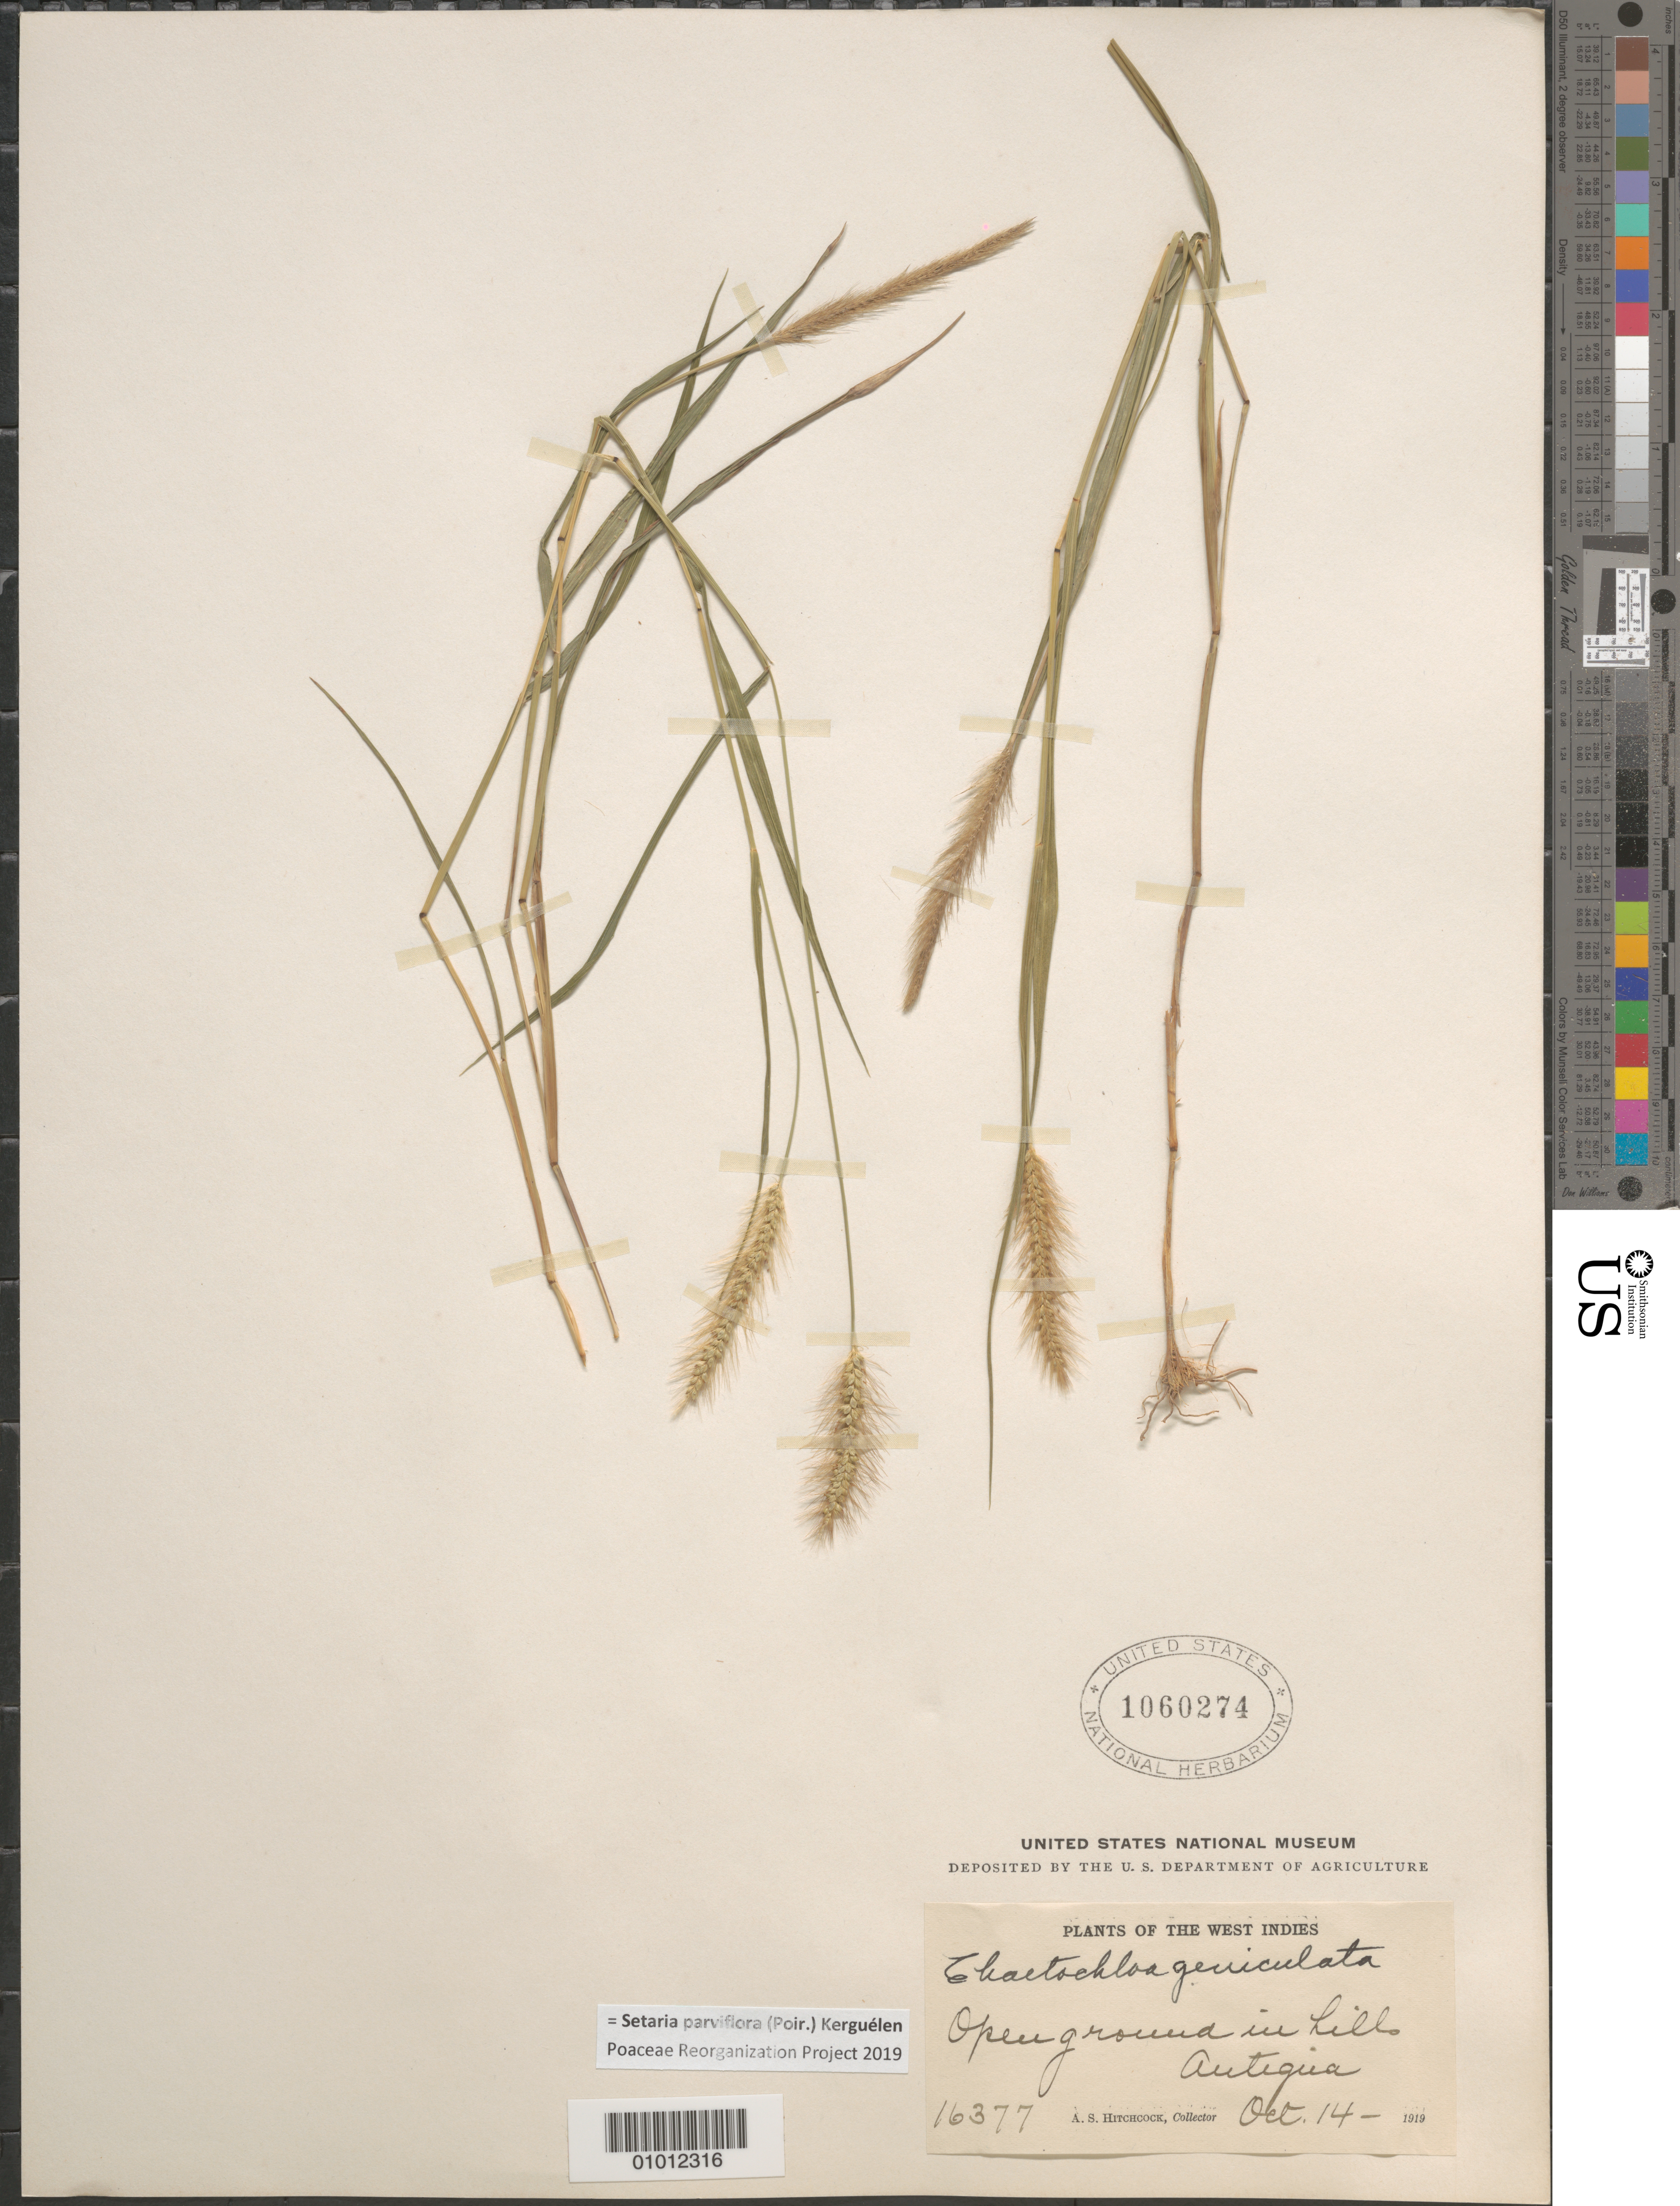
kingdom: Plantae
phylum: Tracheophyta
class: Liliopsida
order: Poales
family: Poaceae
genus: Setaria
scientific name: Setaria parviflora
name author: (Poir.) Kerguélen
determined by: Poaceae Reorganization Project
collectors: A. S. Hitchcock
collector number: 16377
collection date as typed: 14 Oct 1919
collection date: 1919-10-14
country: Antigua and Barbuda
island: Antigua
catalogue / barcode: US 1060274